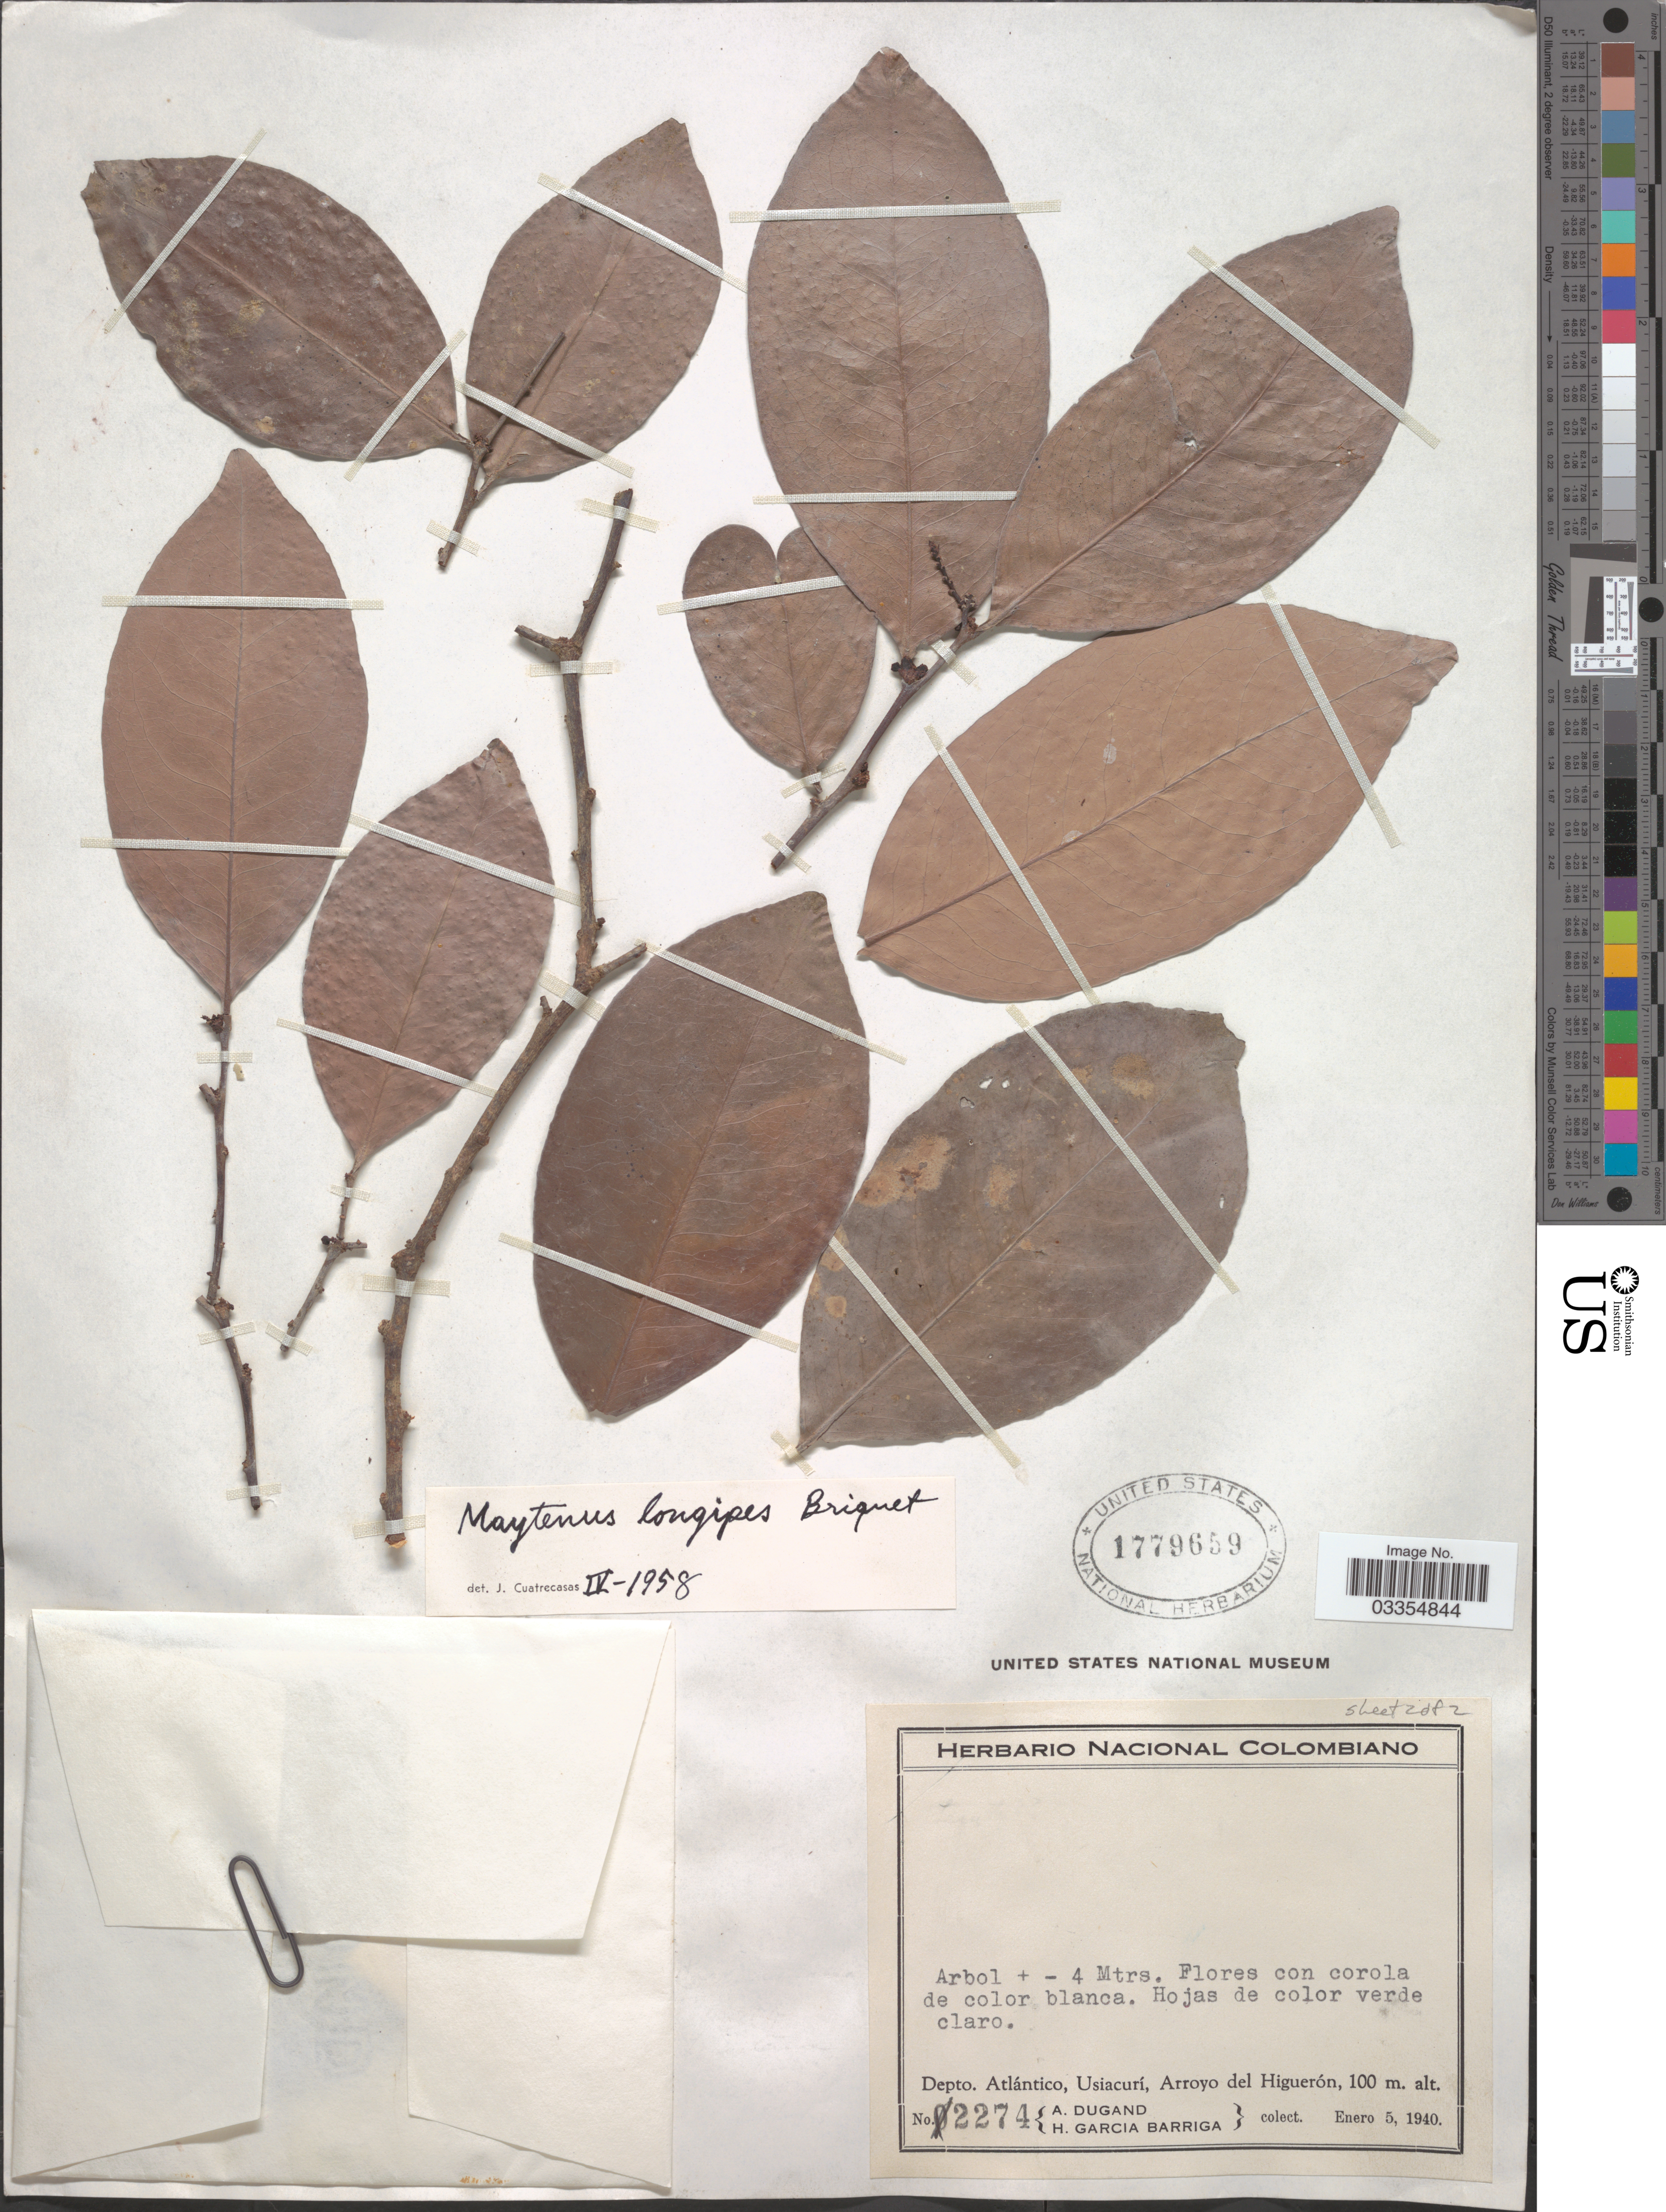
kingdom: Plantae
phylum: Tracheophyta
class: Magnoliopsida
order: Celastrales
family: Celastraceae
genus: Maytenus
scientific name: Maytenus longipes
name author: Briq.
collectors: A. Dugand & H. García Barriga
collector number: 2274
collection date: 1940-01-05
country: Colombia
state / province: Atlántico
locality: Depto. Altántico, Usiacurí, Arroyo del Higuerón.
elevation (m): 100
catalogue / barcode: US 1779659